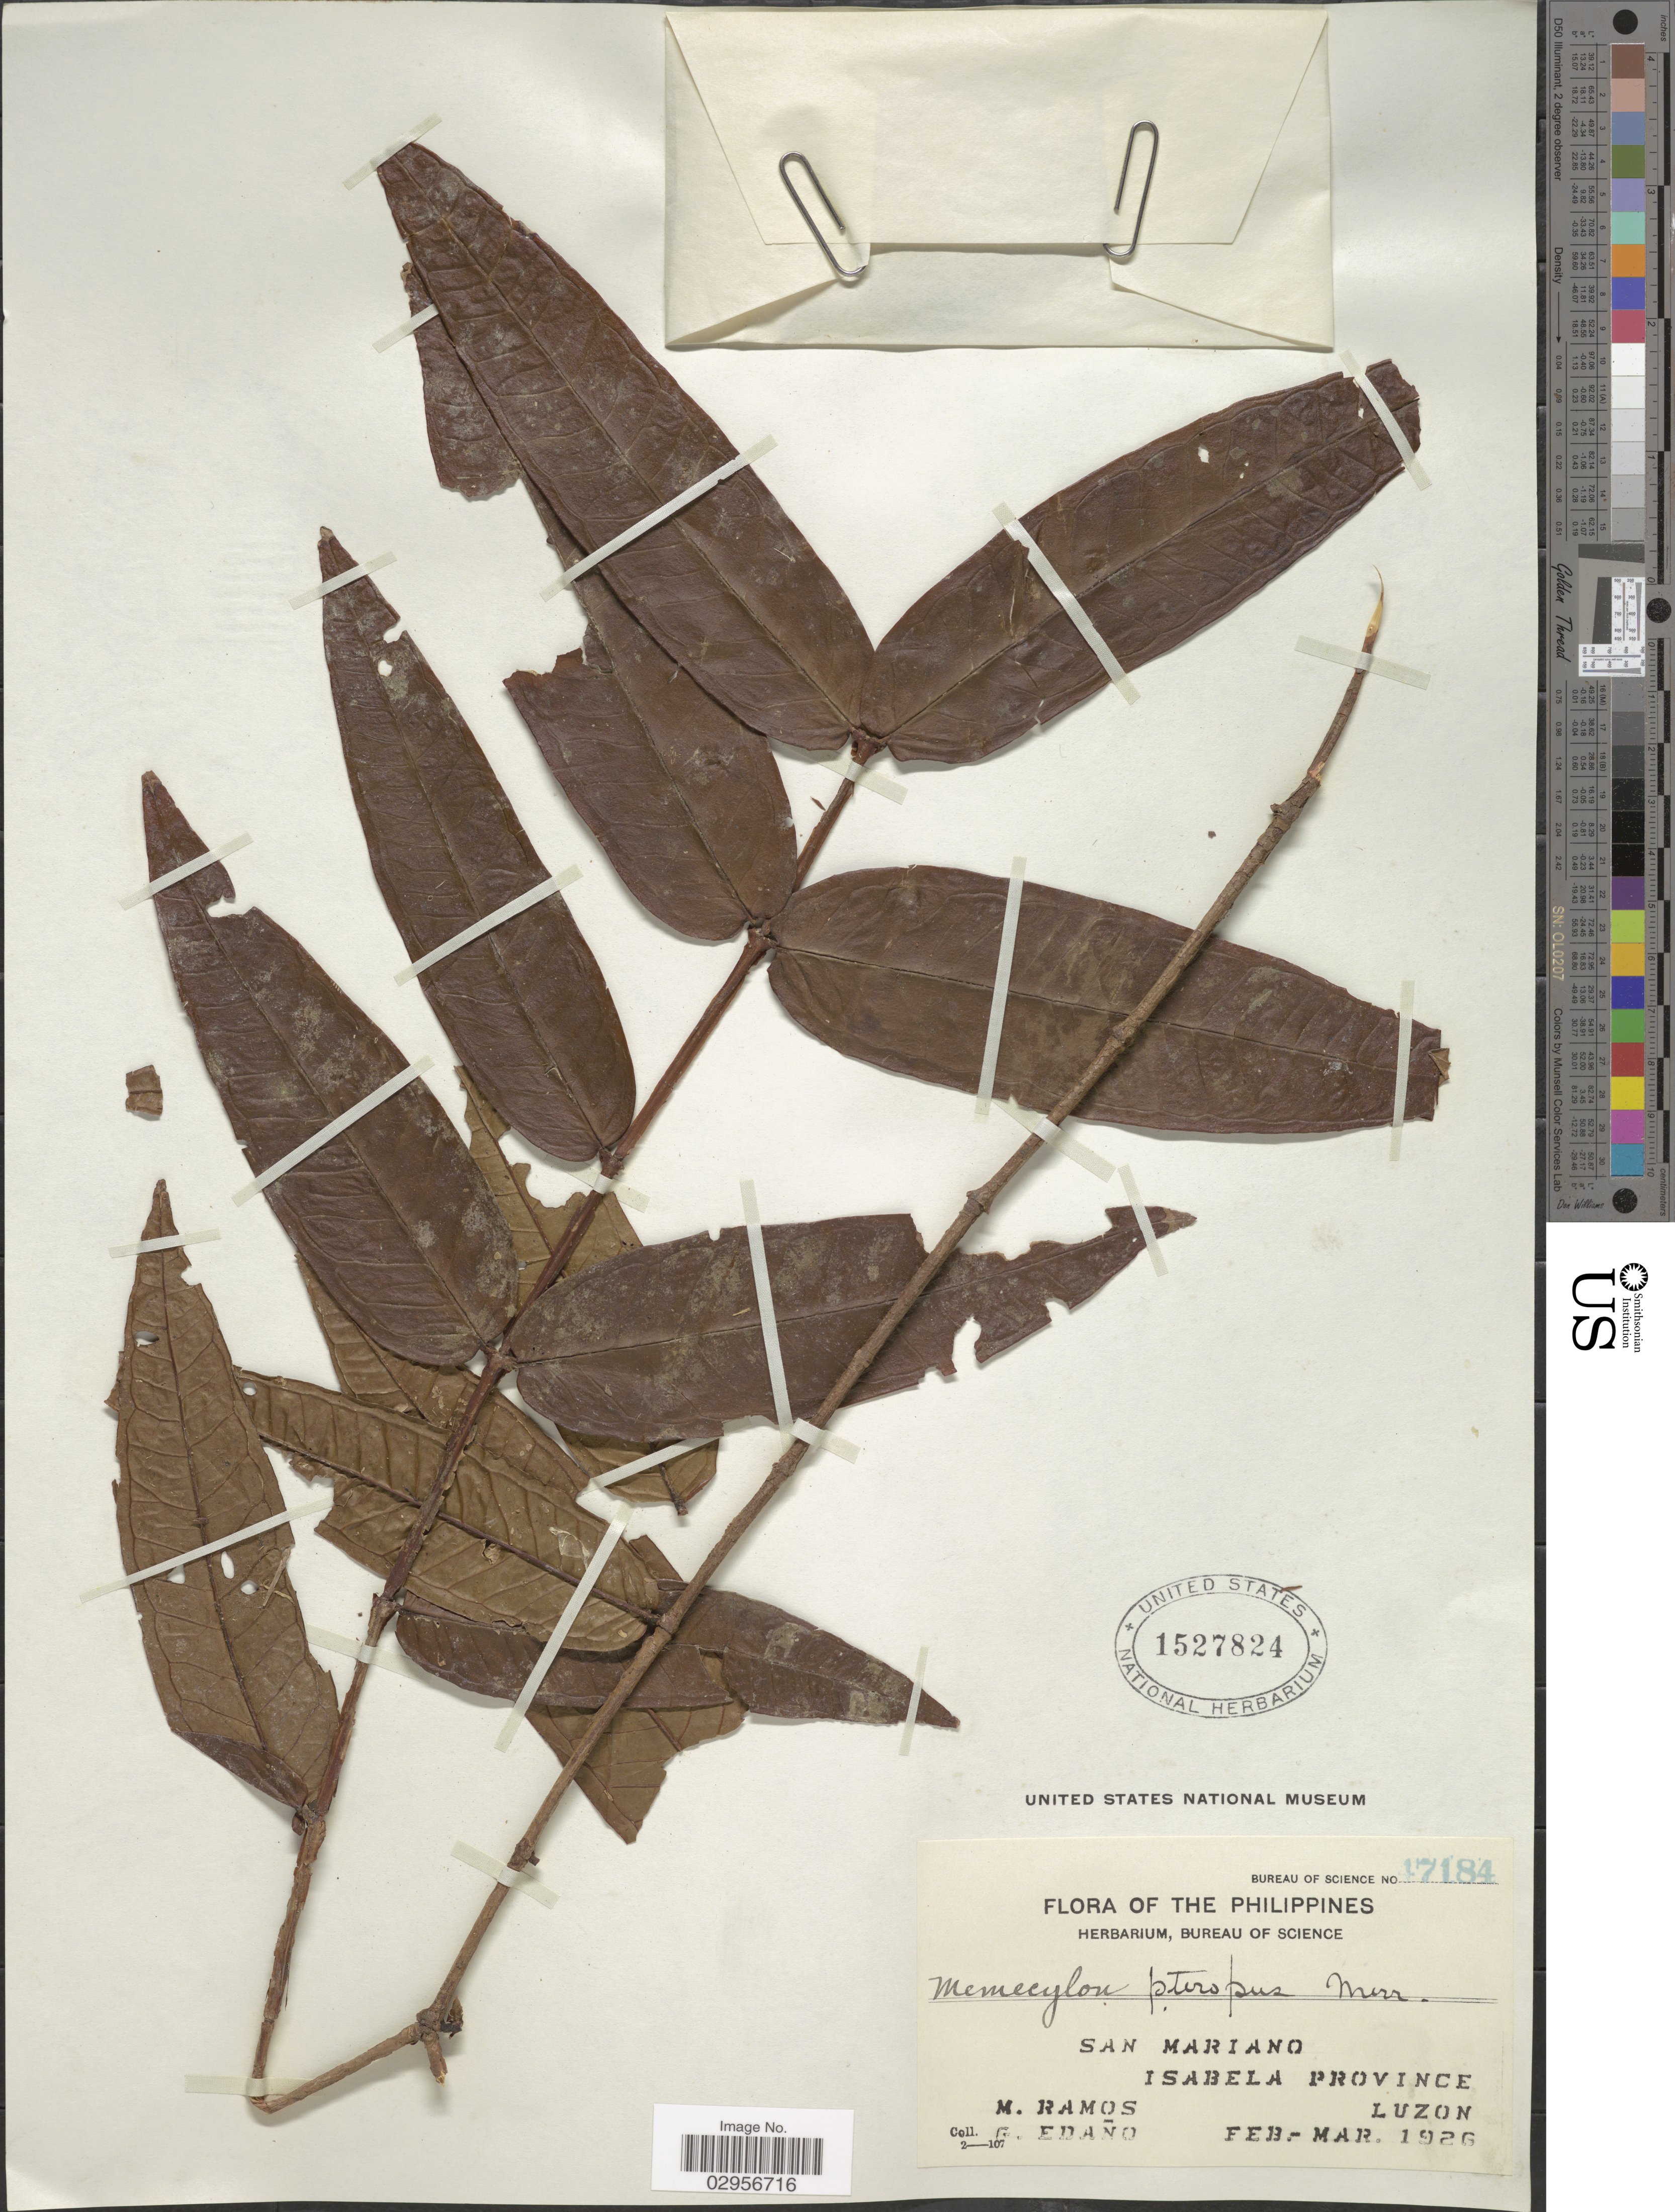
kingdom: Plantae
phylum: Tracheophyta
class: Magnoliopsida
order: Myrtales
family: Melastomataceae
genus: Memecylon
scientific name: Memecylon pteropus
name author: Merr.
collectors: M. Ramos & G. Edaño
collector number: Bureau of Science 47184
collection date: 1926-02/1926-03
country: Philippines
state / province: Cagayan Valley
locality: San Mariano, Isabela Province, Luzon.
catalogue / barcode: US 1527824